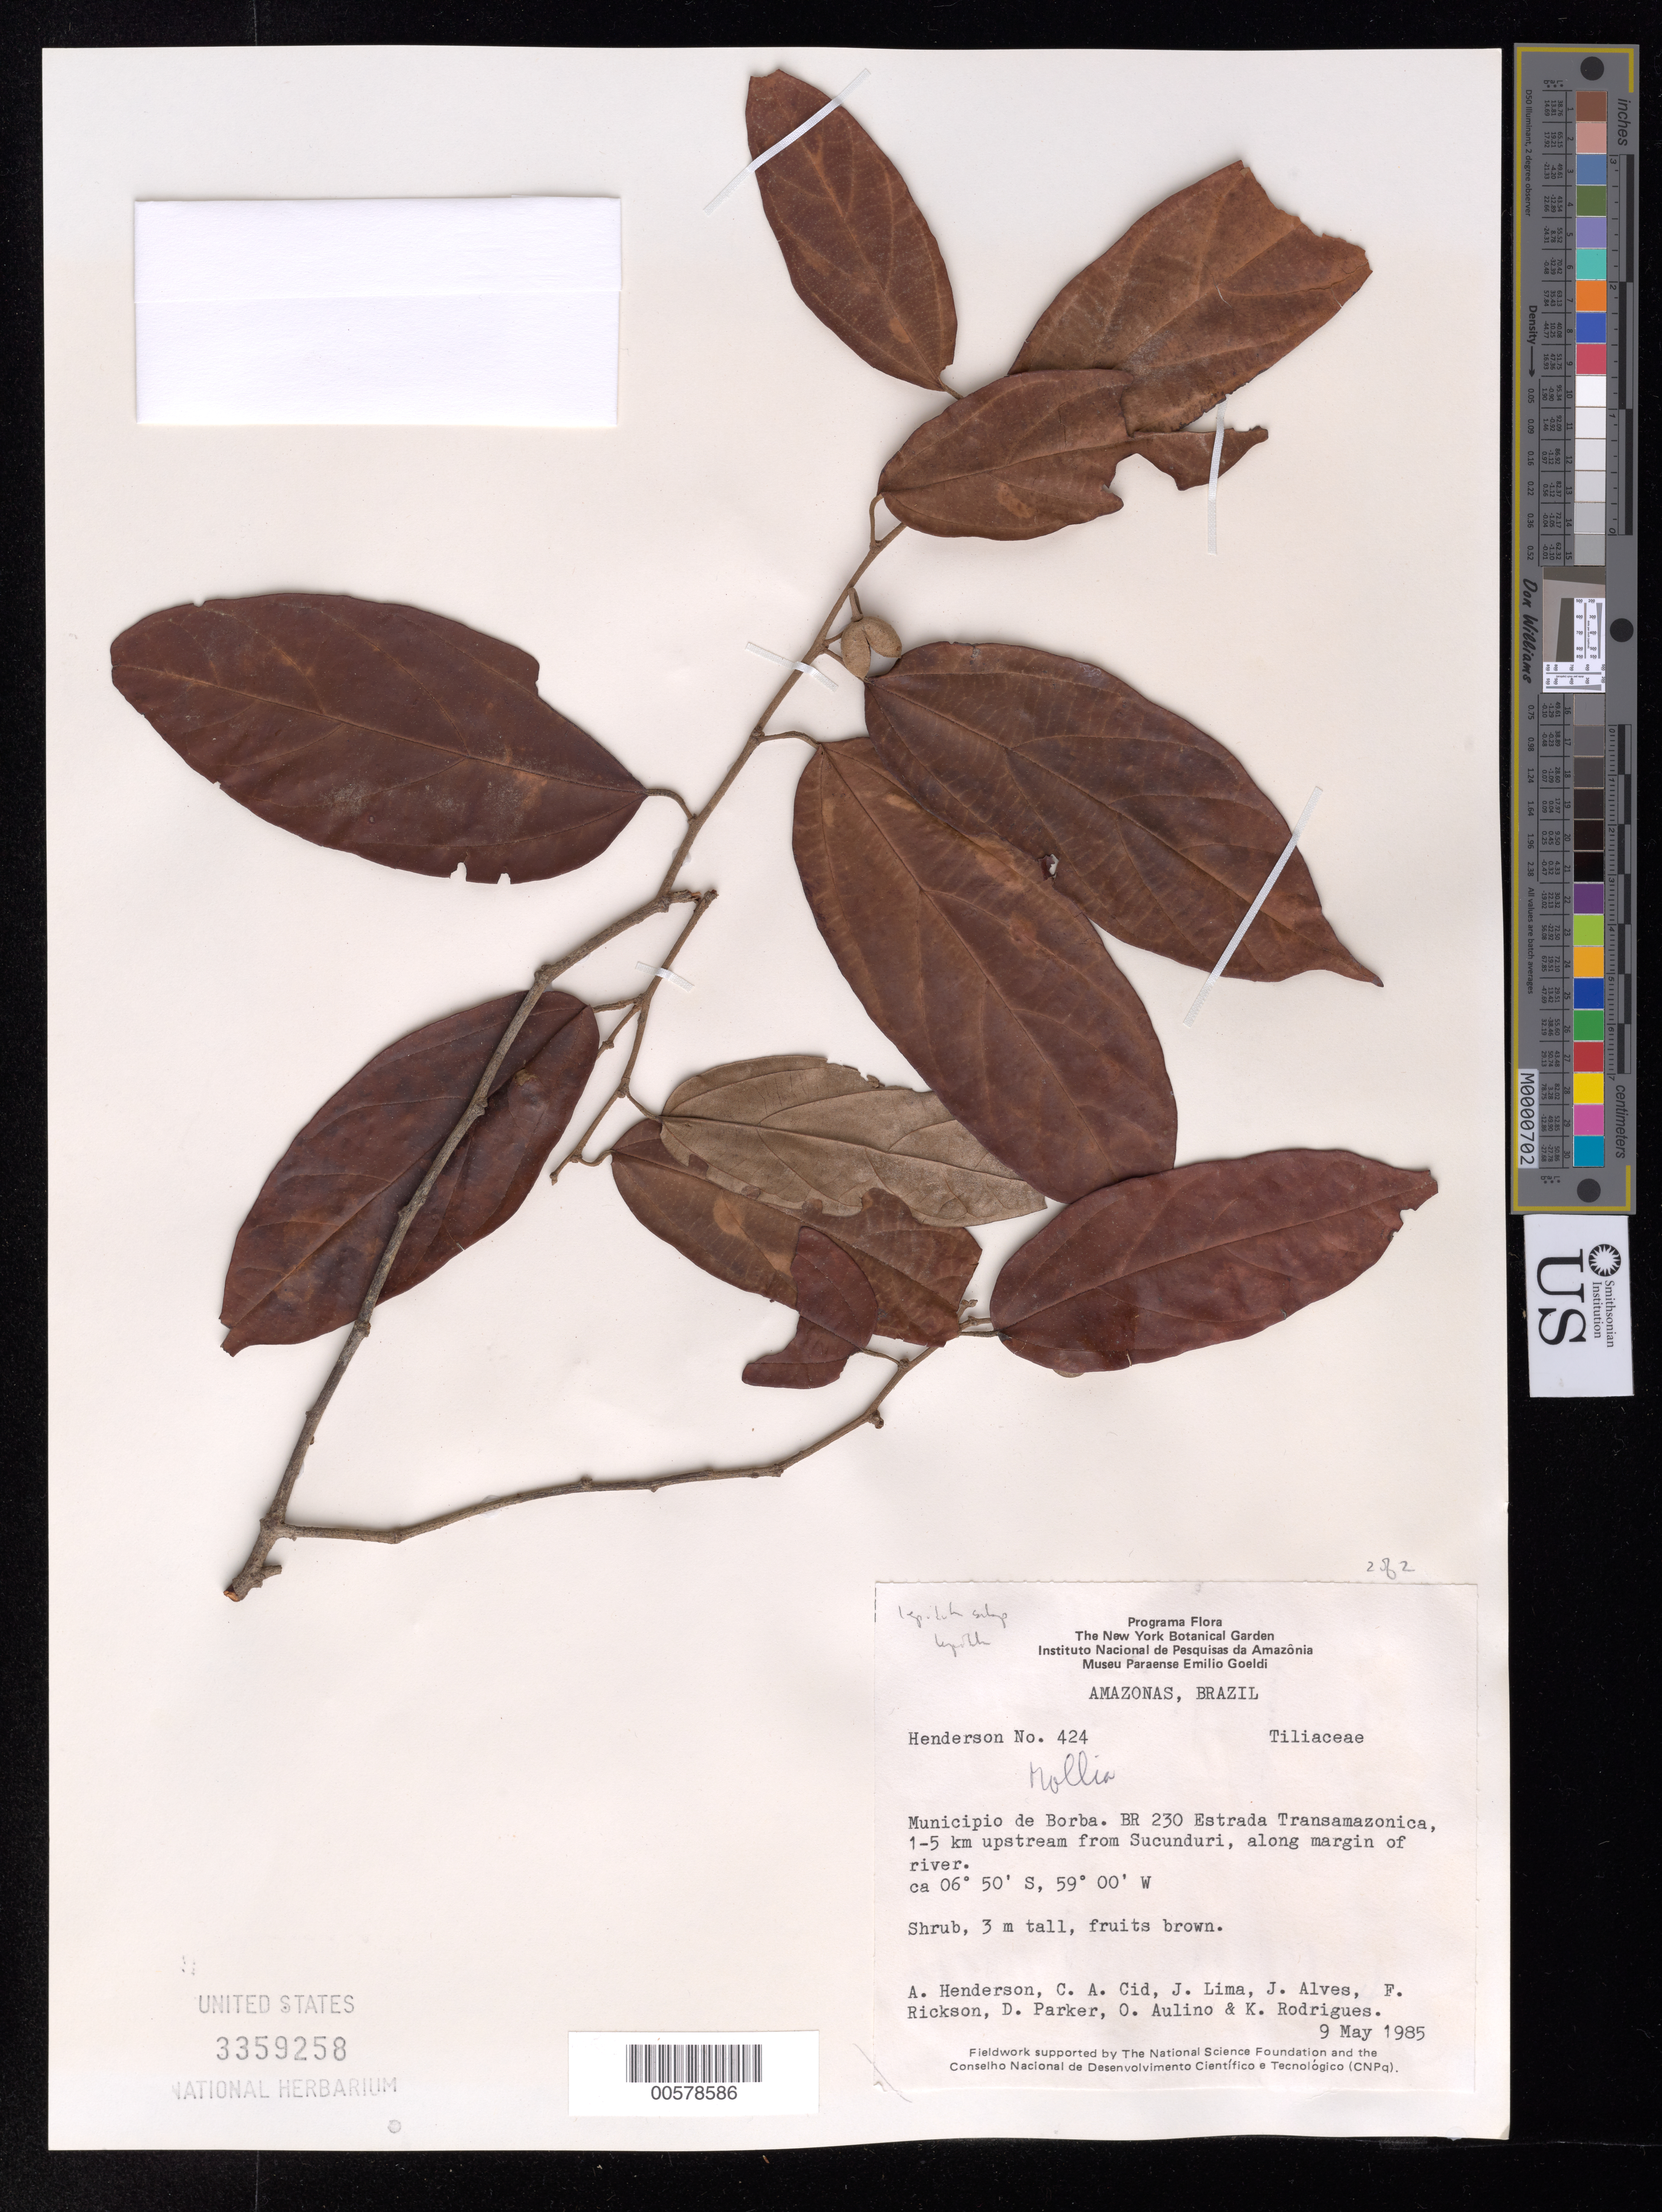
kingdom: Plantae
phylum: Tracheophyta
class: Magnoliopsida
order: Malvales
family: Malvaceae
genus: Mollia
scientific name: Mollia sphaerocarpa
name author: Gleason ex Record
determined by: Dorr, Laurence J., Curator (BOT), Smithsonian Institution - National Museum of Natural History (UNITED STATES)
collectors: A. J. Henderson, C. A. Cid Ferreira, J. Lima, J. Alves & F. R. Rickson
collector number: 424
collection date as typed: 09 May 1985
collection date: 1985-05-09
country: Brazil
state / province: Amazonas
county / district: Borba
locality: BR 230 Estrada Transamzonica, 1-5 km upstream from Sucunduri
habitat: Along margin of river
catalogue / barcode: US 3359258